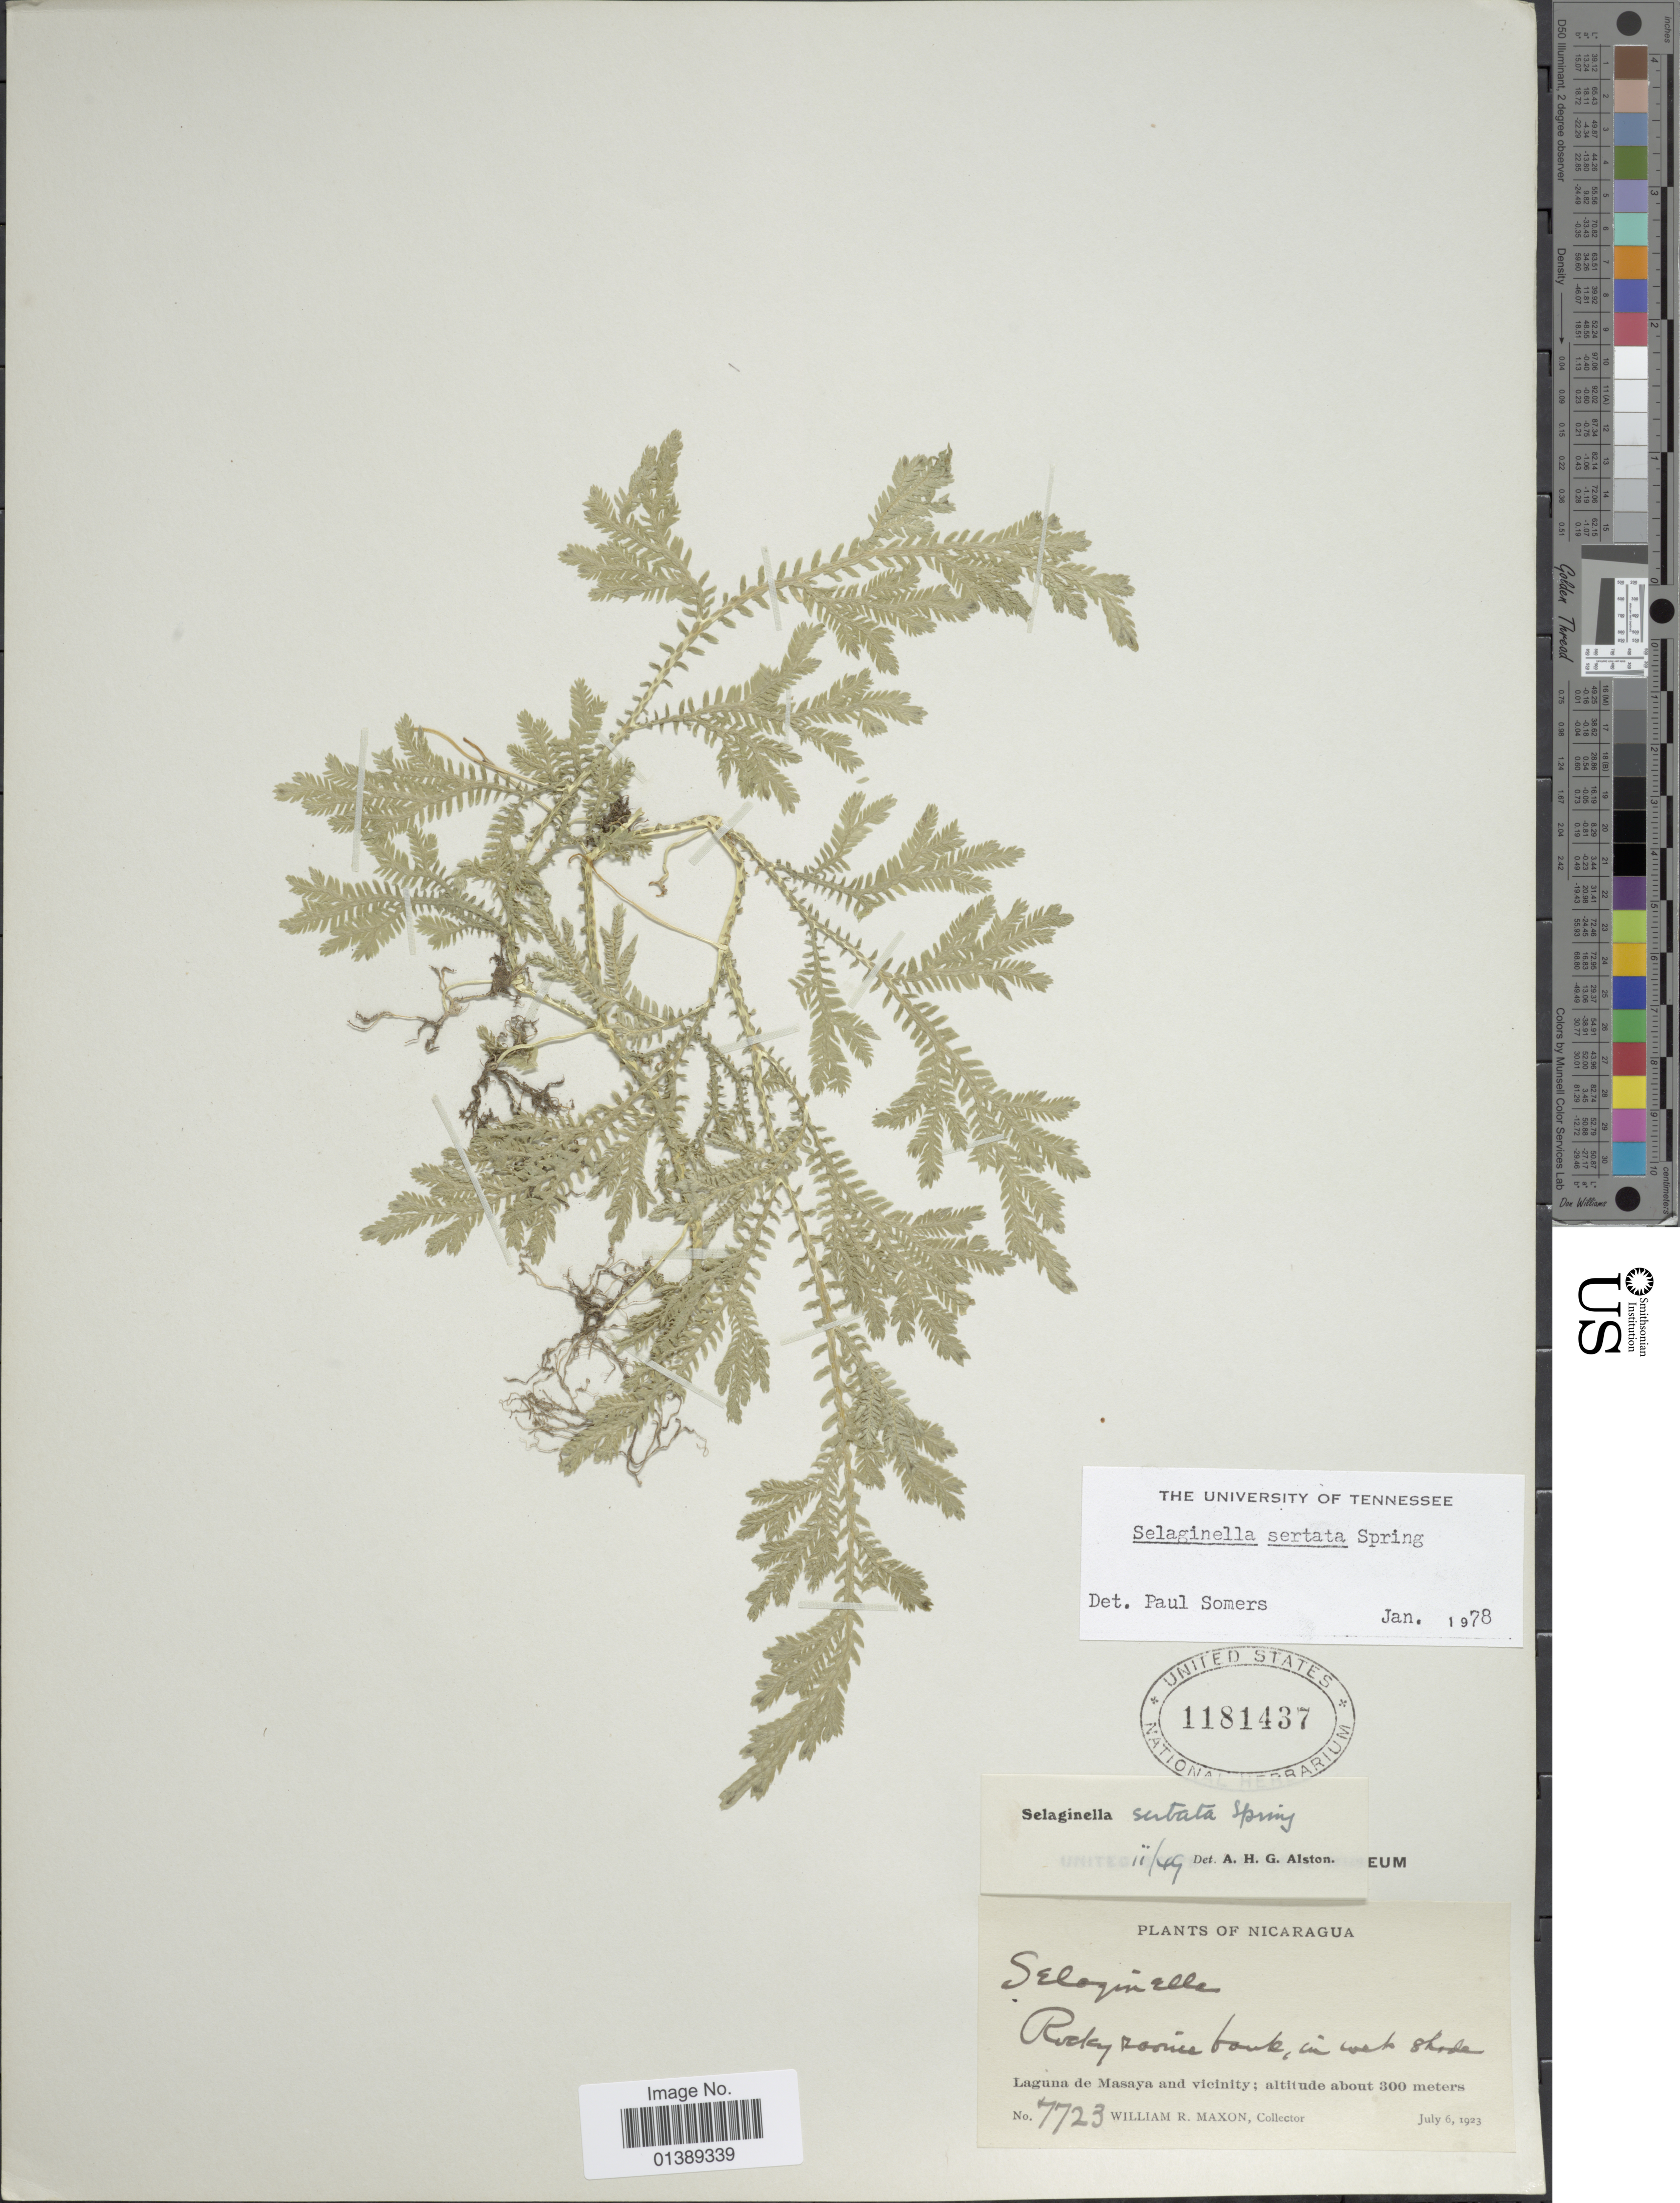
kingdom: Plantae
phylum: Tracheophyta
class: Lycopodiopsida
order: Selaginellales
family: Selaginellaceae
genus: Selaginella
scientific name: Selaginella sertata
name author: Spring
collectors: W. R. Maxon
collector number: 7723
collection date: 1923-07-06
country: Nicaragua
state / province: Masaya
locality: Laguna de Masaya and vicinity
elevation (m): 300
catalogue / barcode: US 1181437